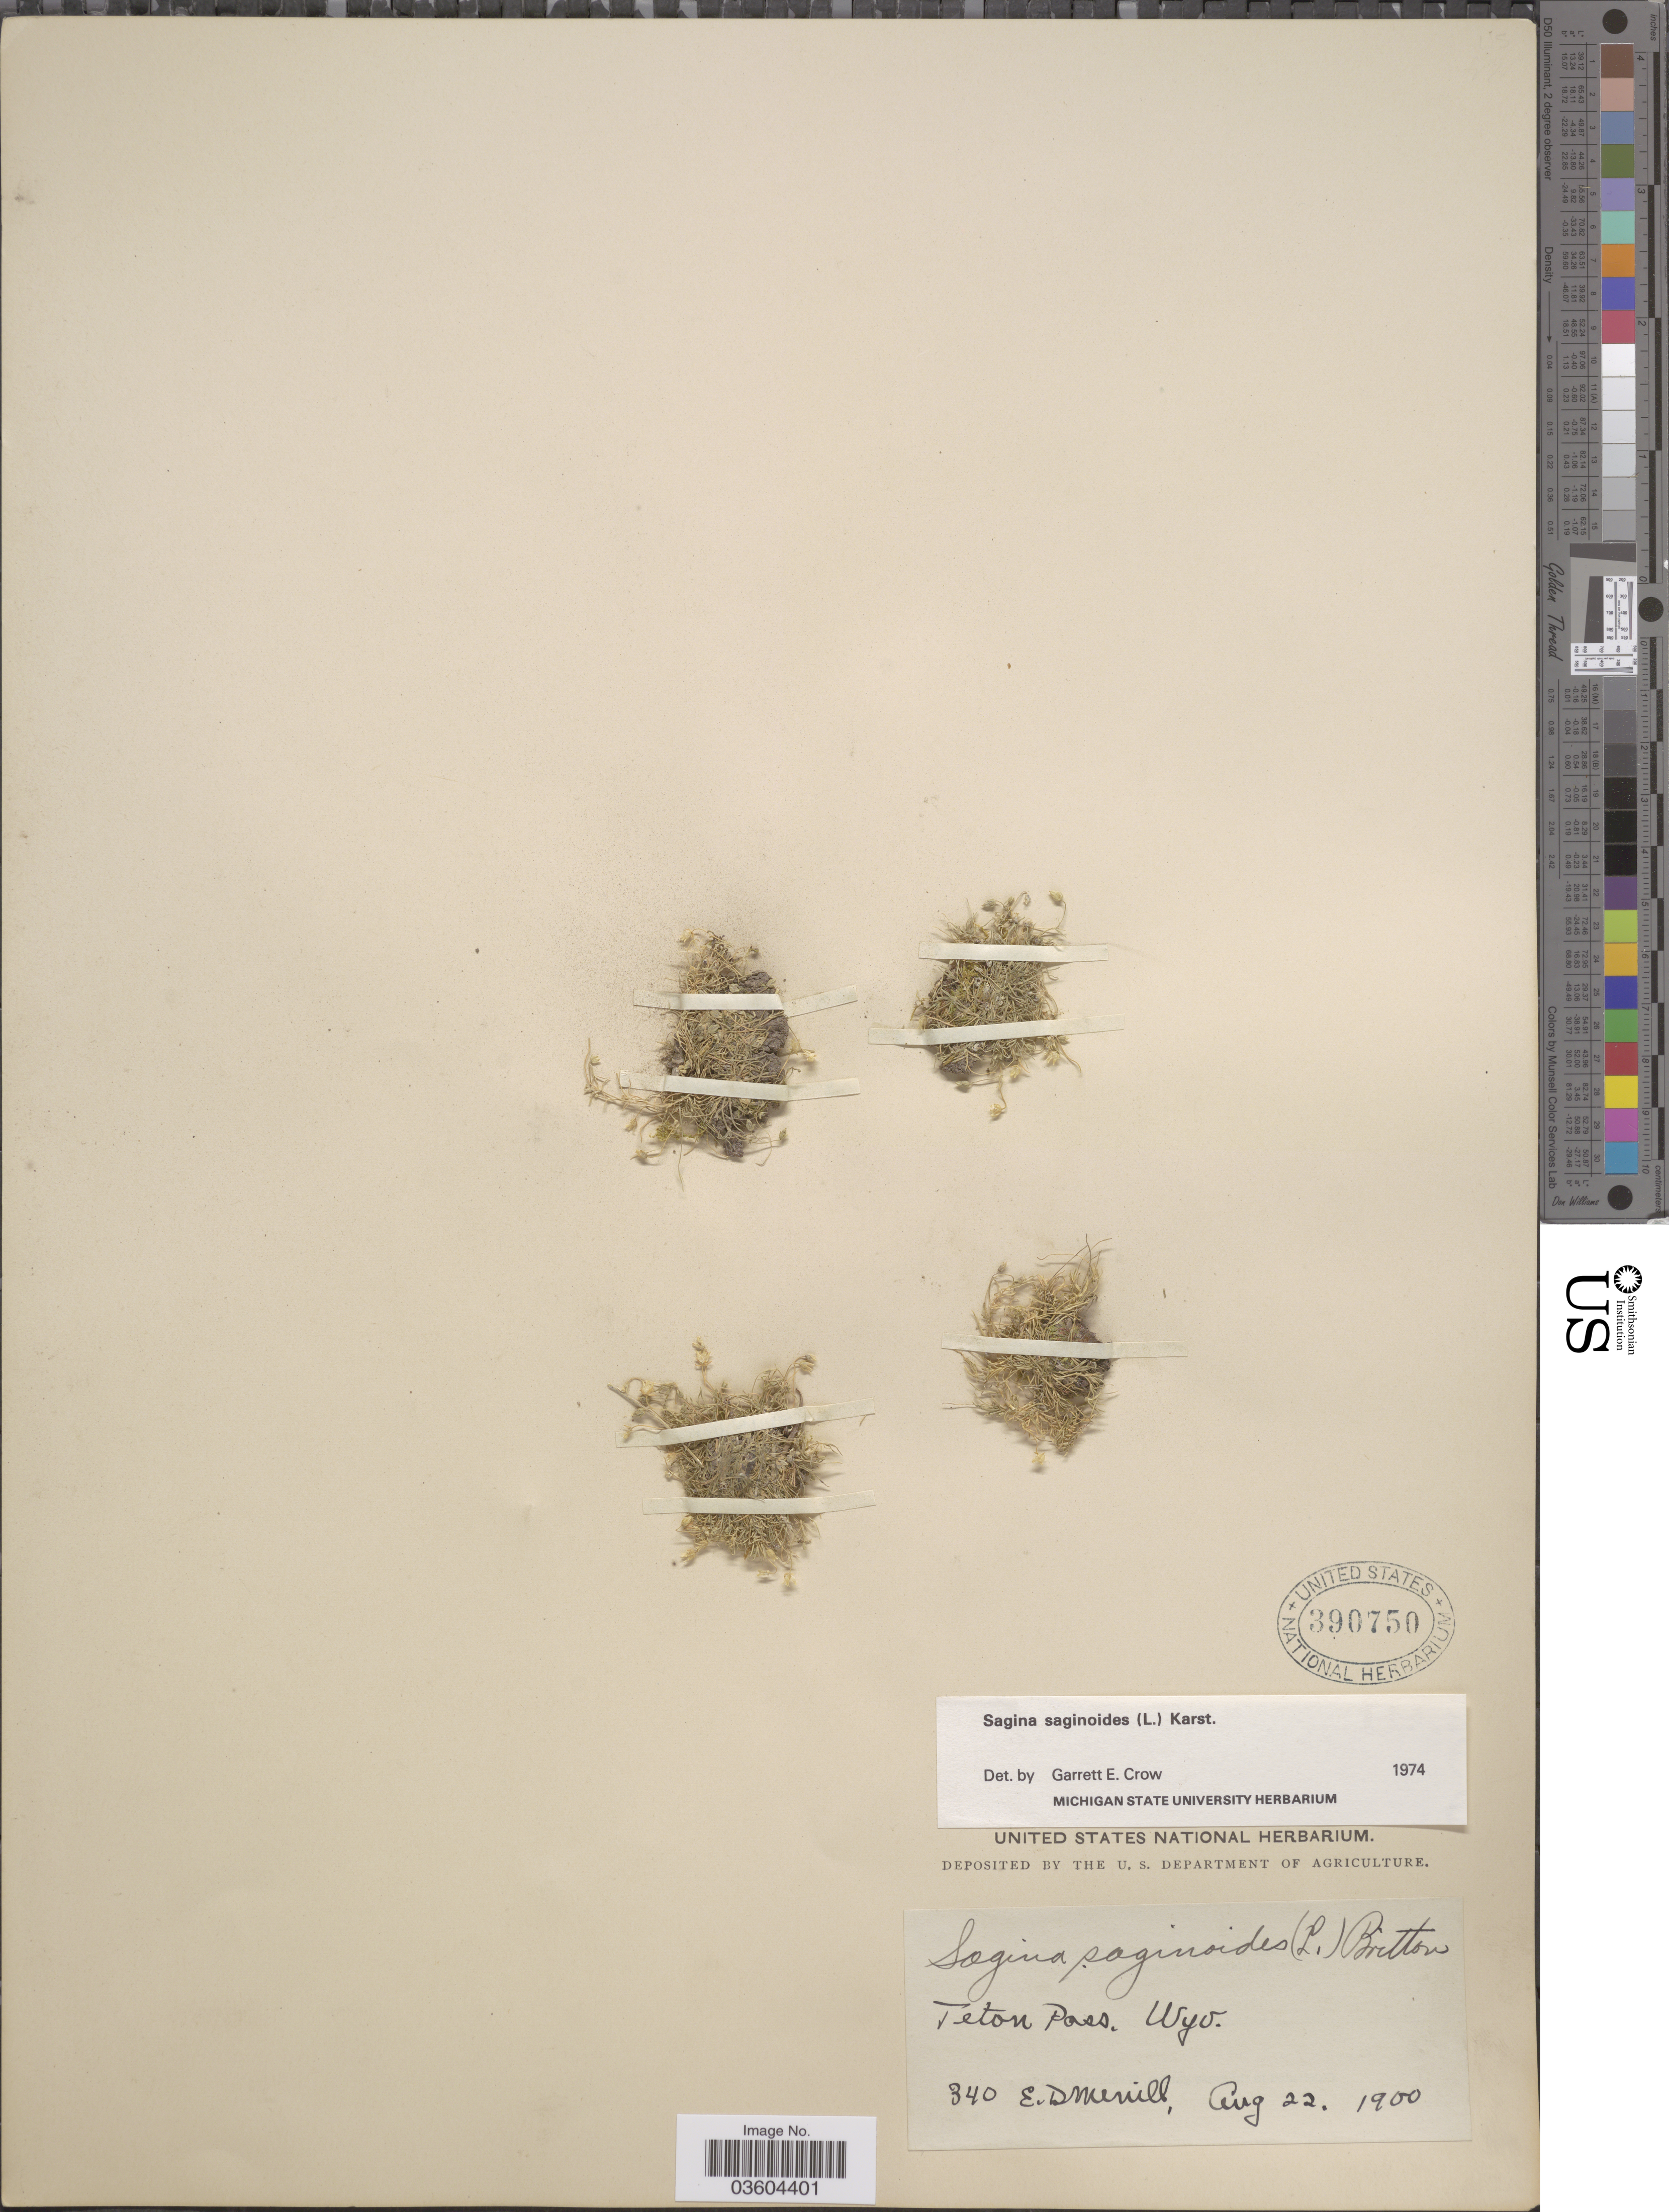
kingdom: Plantae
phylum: Tracheophyta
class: Magnoliopsida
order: Caryophyllales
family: Caryophyllaceae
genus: Sagina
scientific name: Sagina saginoides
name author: (L.) H. Karst.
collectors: E. D. Merrill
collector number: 340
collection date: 1900-08-22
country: United States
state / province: Wyoming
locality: Teton Pass.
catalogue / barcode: US 390750